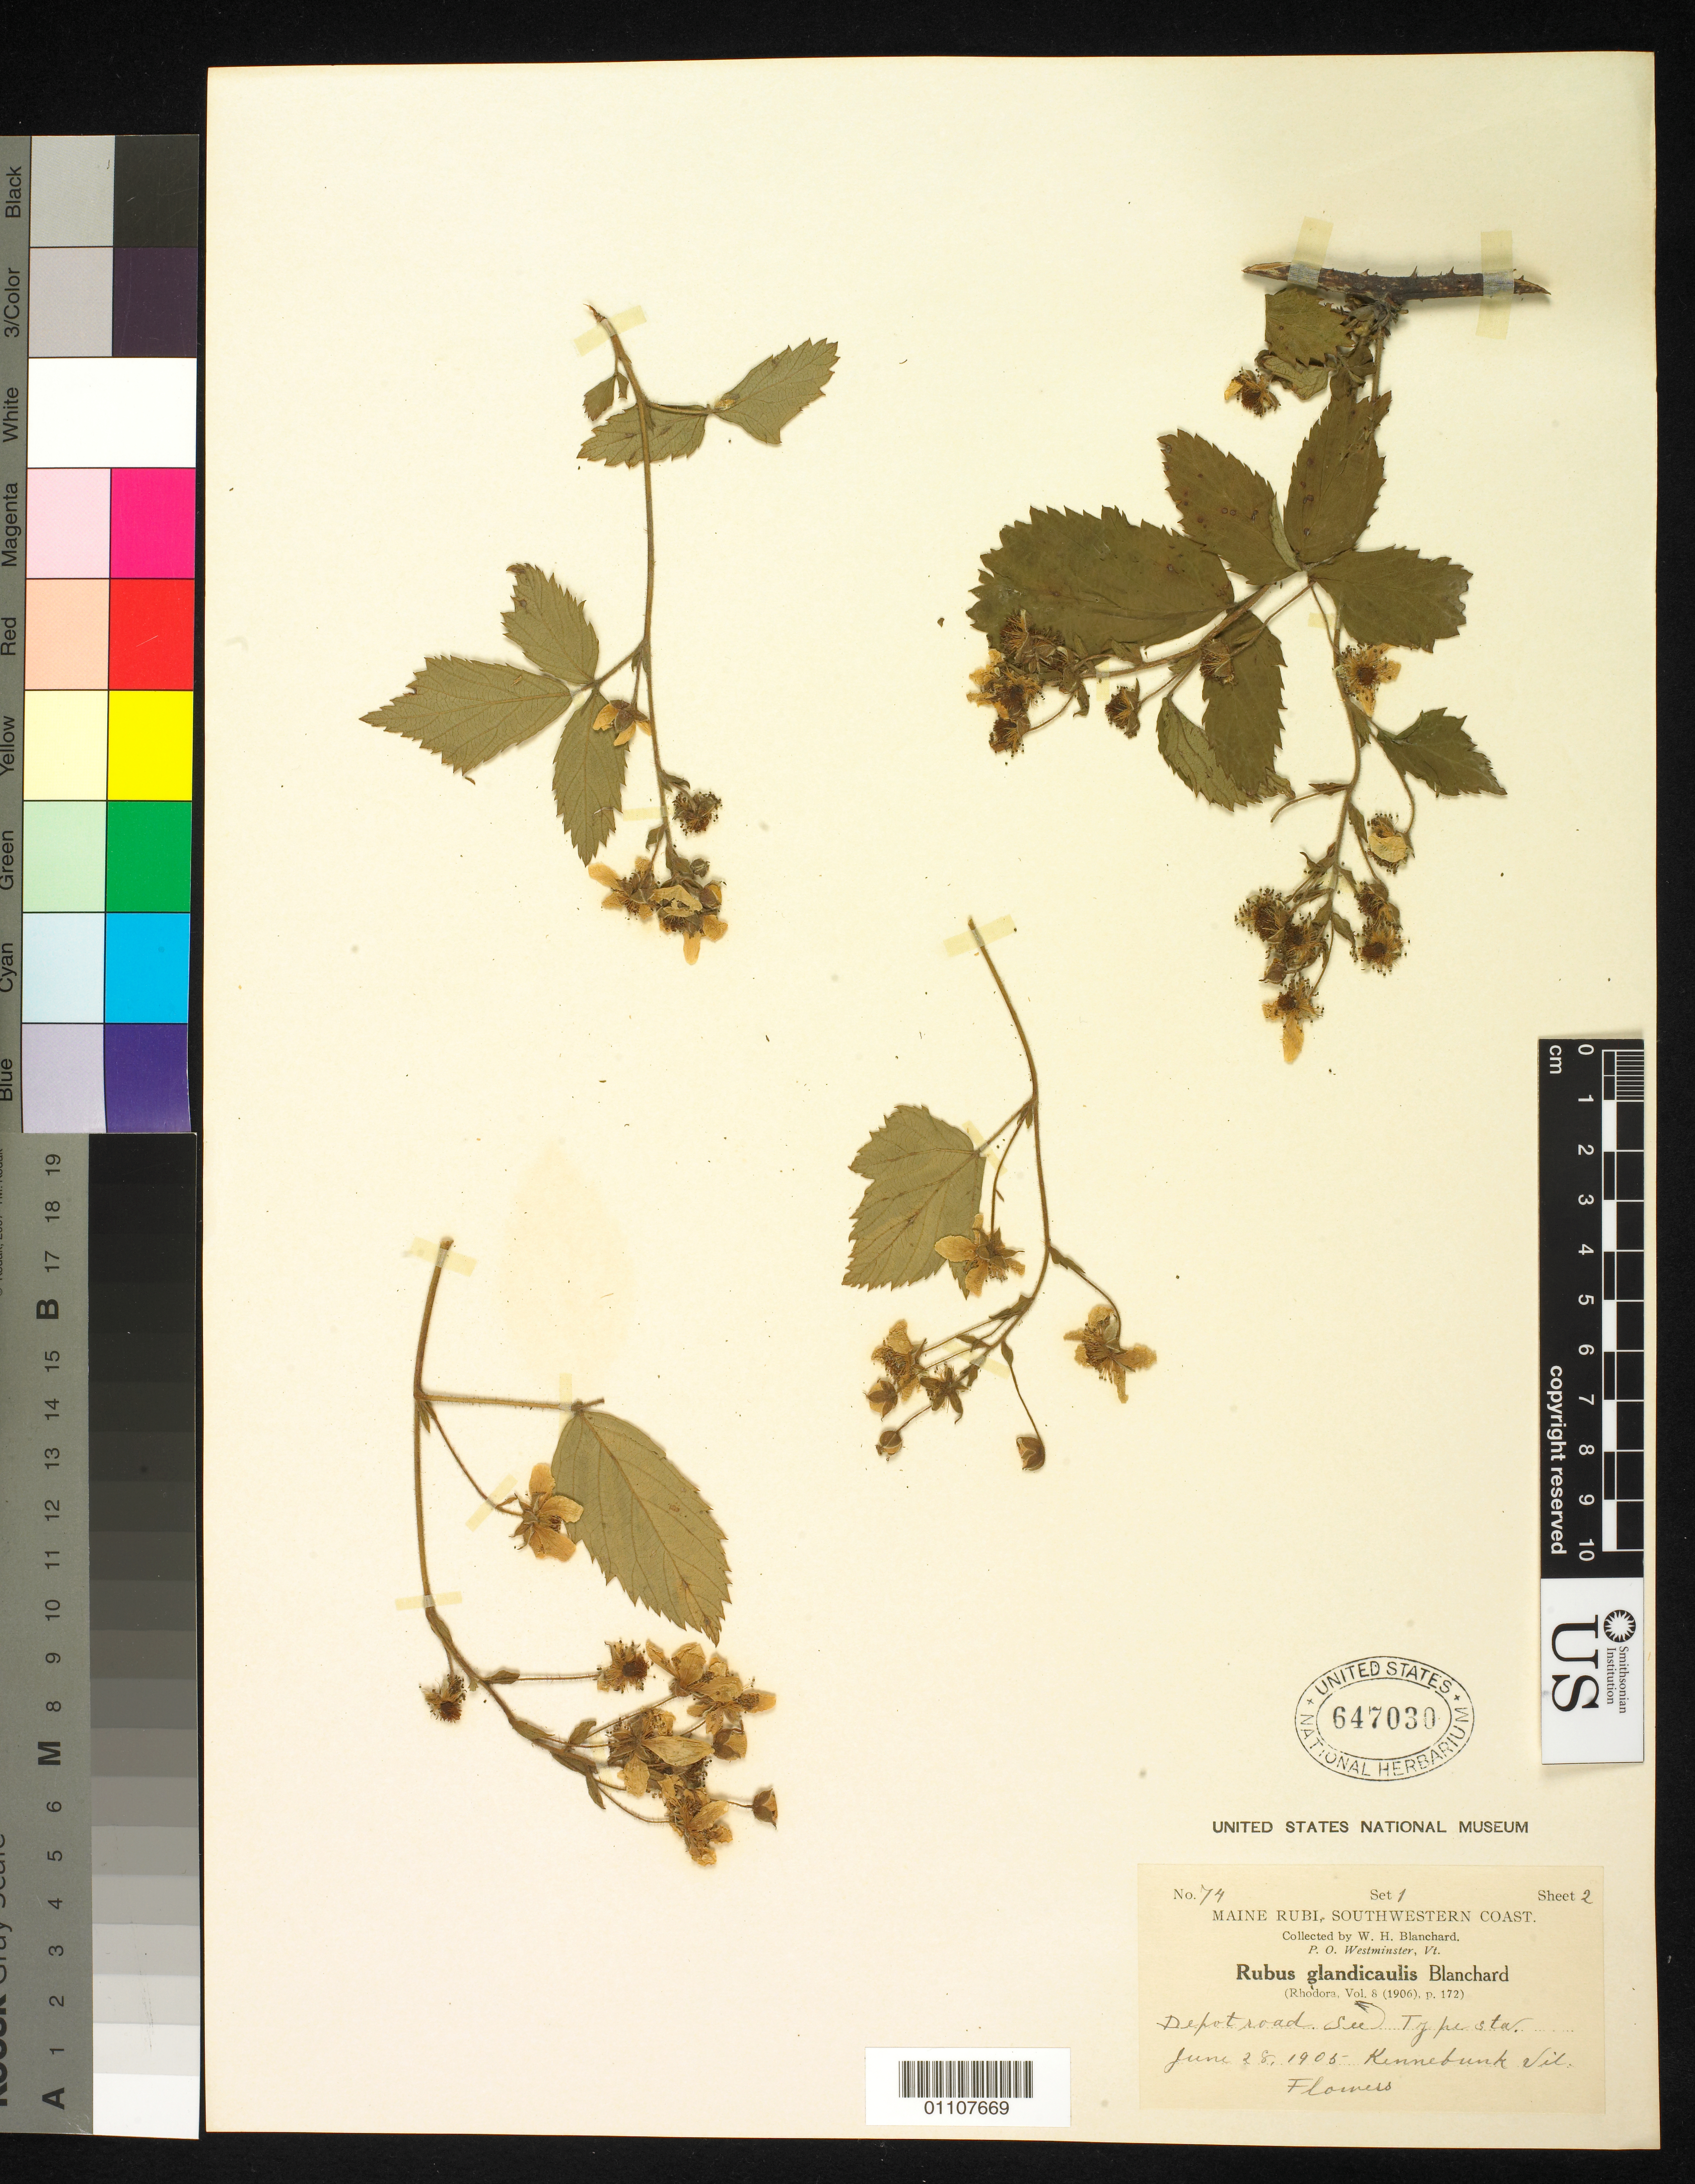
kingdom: Plantae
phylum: Tracheophyta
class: Magnoliopsida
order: Rosales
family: Rosaceae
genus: Rubus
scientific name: Rubus glandicaulis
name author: Blanch.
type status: Type Collection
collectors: W. H. Blanchard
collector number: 74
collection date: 1905-06-28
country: United States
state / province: Maine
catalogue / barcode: US 647030